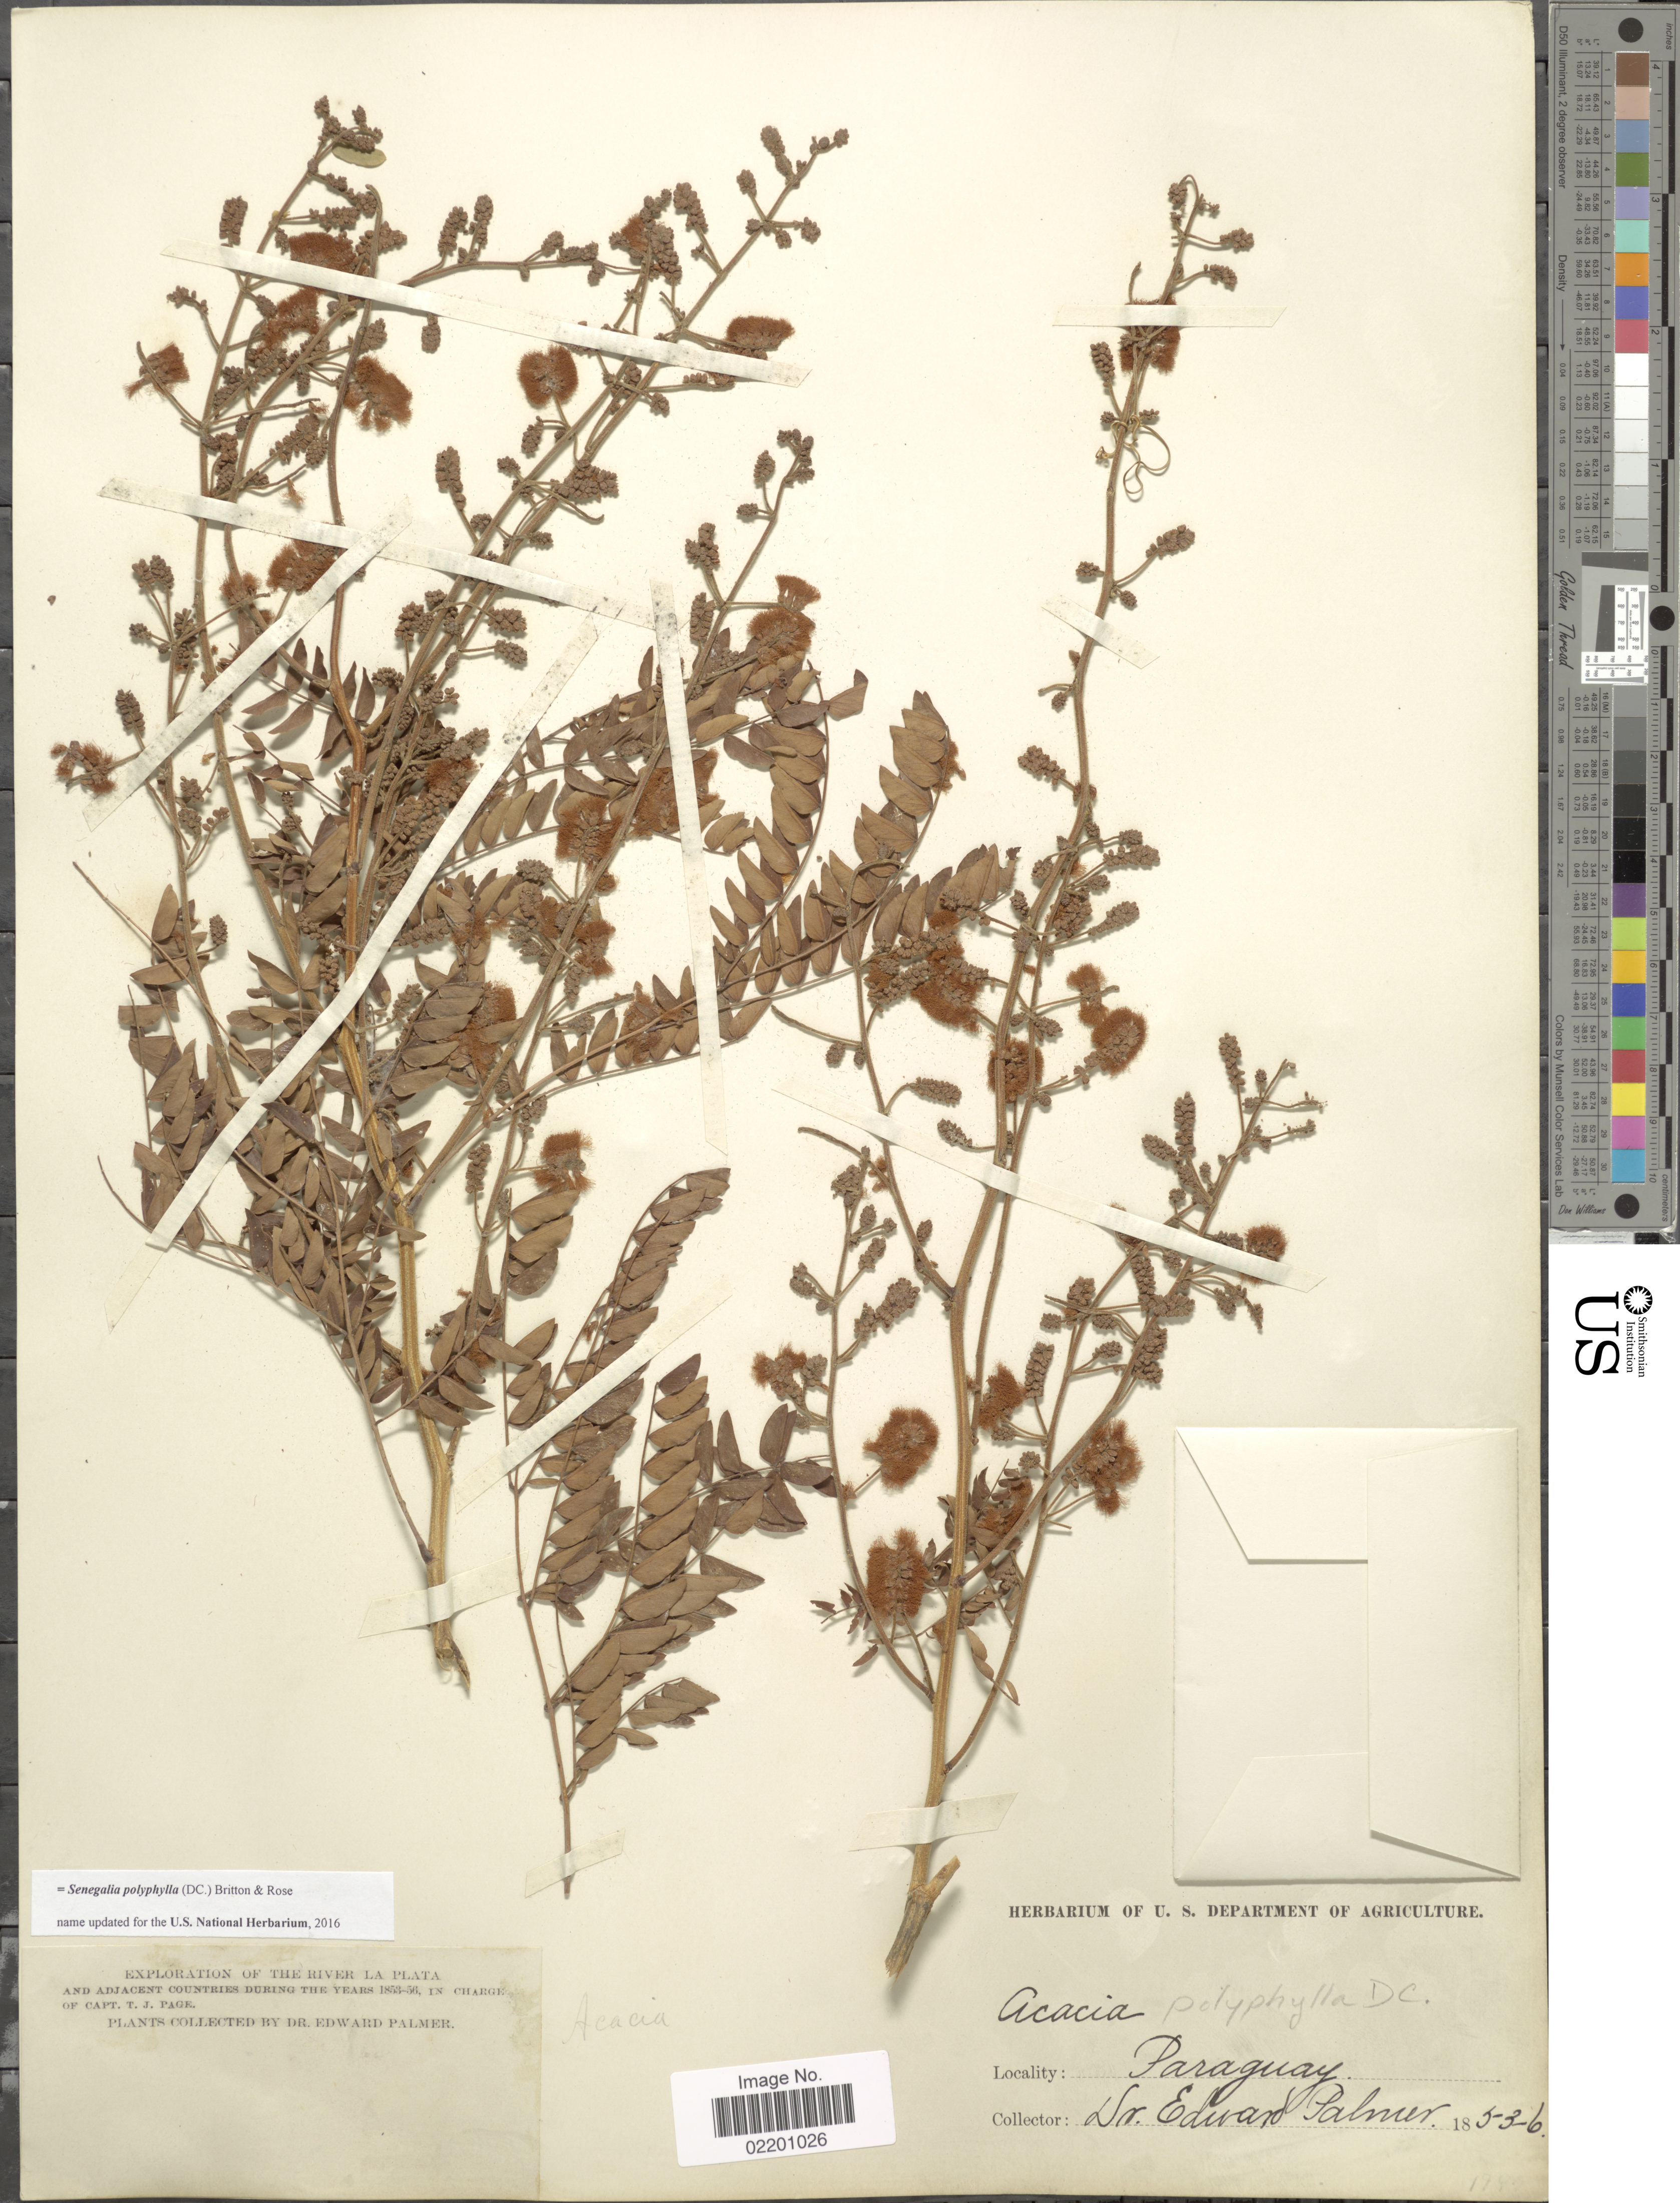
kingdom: Plantae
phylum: Tracheophyta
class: Magnoliopsida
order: Fabales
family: Fabaceae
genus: Senegalia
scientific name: Senegalia polyphylla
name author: (DC.) Britton & Rose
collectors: E. Palmer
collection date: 1853/1856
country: Paraguay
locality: The river la Plata and adjacent countries